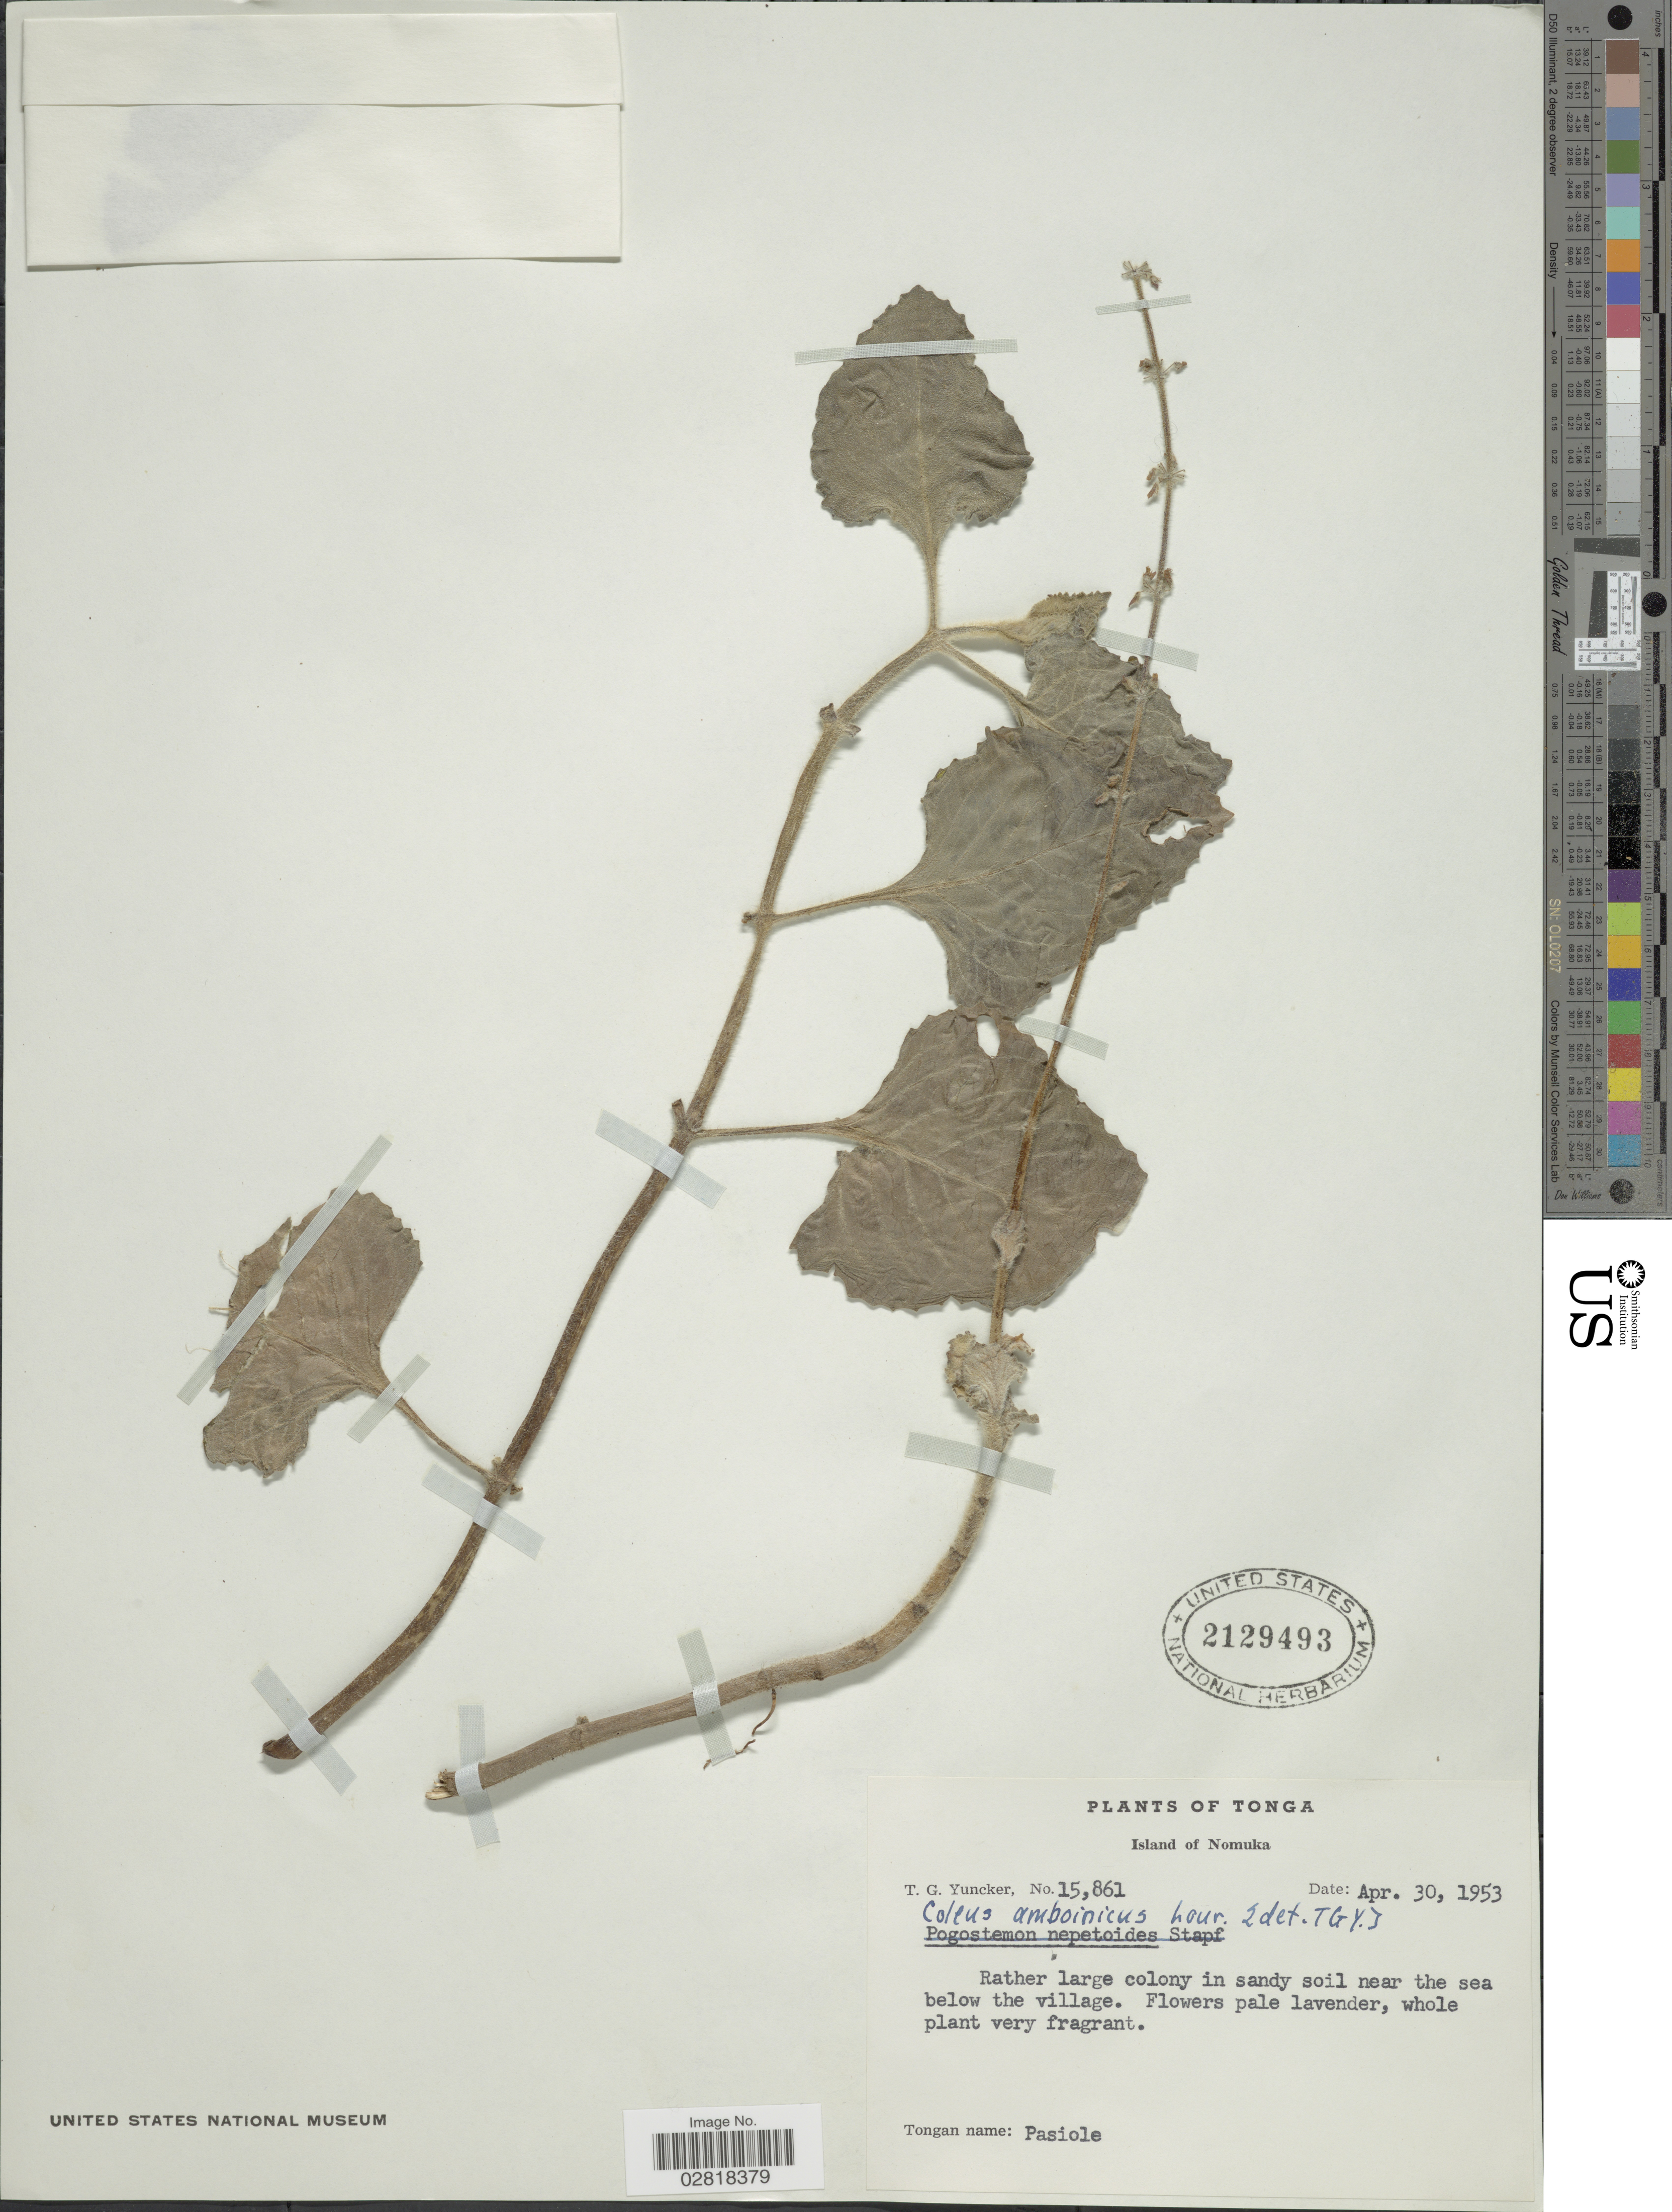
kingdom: Plantae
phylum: Tracheophyta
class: Magnoliopsida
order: Lamiales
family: Lamiaceae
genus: Coleus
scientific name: Coleus amboinicus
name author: Lour.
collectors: T. G. Yuncker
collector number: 15861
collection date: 1953-04-30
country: Tonga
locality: Island of Nomuka, near the sea below the village.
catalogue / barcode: US 2129493